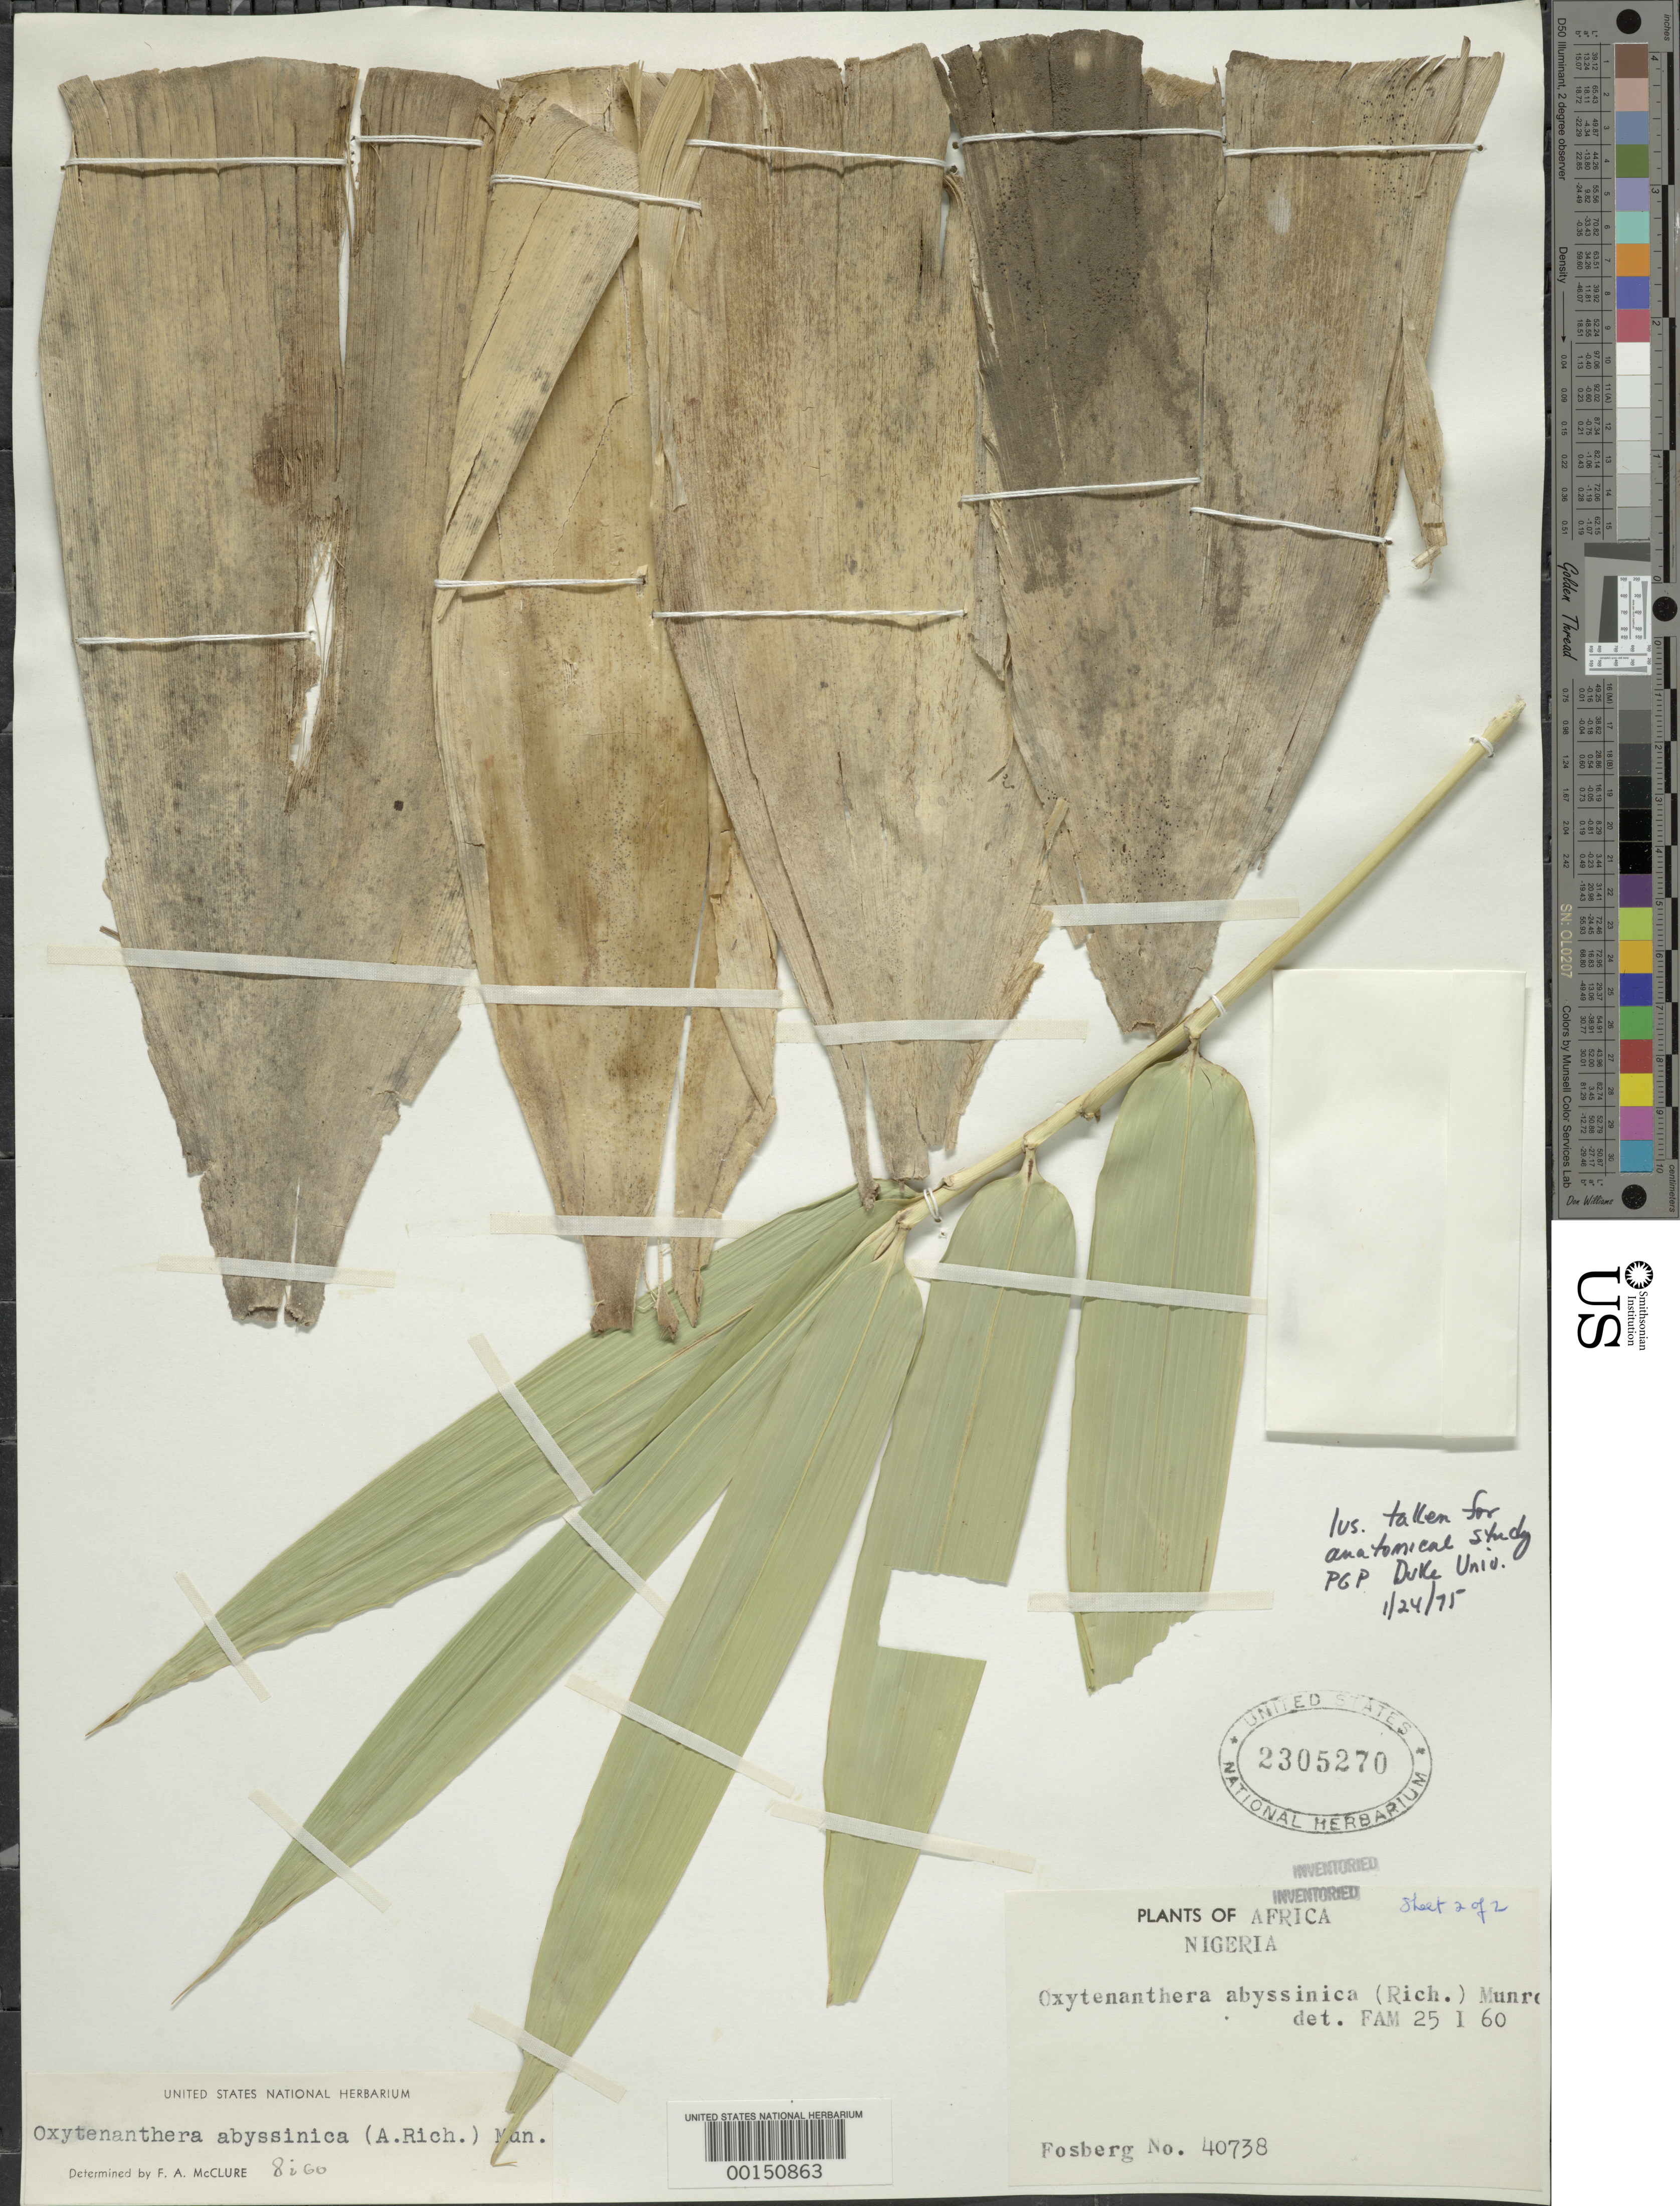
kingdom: Plantae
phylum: Tracheophyta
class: Liliopsida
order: Poales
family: Poaceae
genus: Oxytenanthera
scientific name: Oxytenanthera abyssinica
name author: (A. Rich.) Munro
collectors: F. R. Fosberg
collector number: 40738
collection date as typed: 03 Nov 1959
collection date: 1959-11-03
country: Nigeria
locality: Jos hill station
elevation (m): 1300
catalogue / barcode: US 2305270